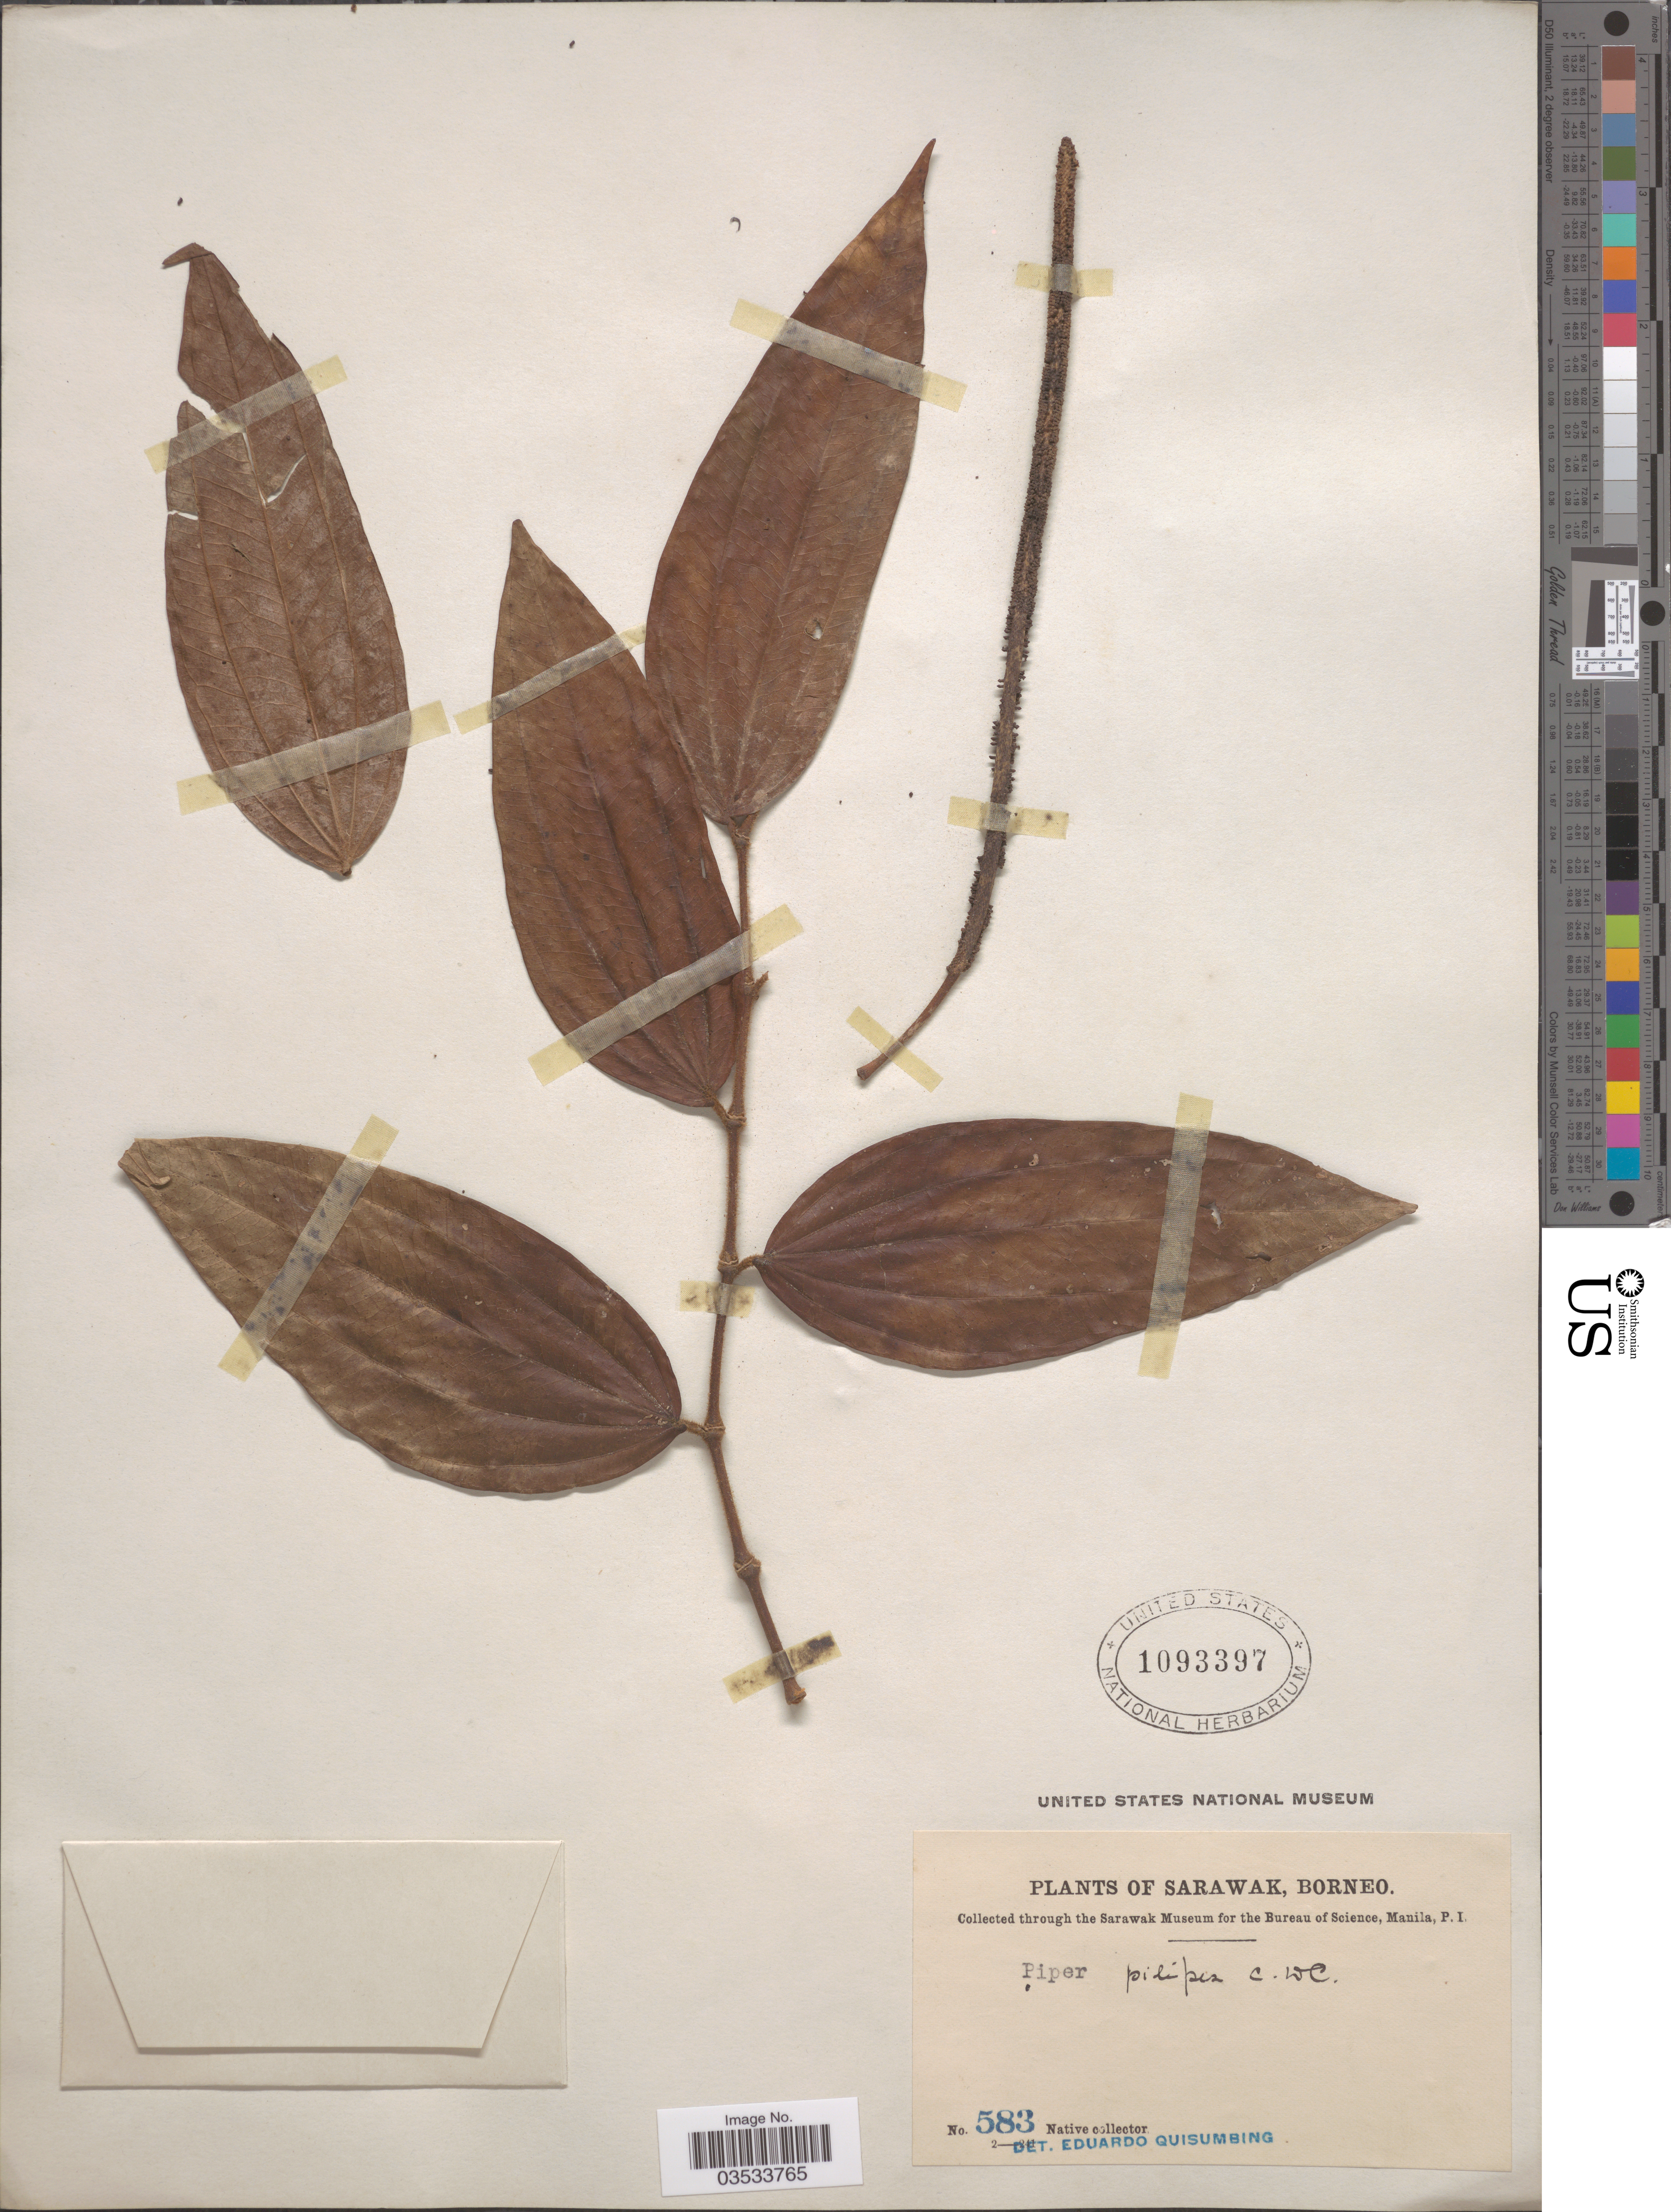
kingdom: Plantae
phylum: Tracheophyta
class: Magnoliopsida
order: Piperales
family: Piperaceae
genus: Piper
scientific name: Piper pilipes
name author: C. DC.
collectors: Native collector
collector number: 583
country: Malaysia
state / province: Sarawak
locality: Borneo.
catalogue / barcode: US 1093397